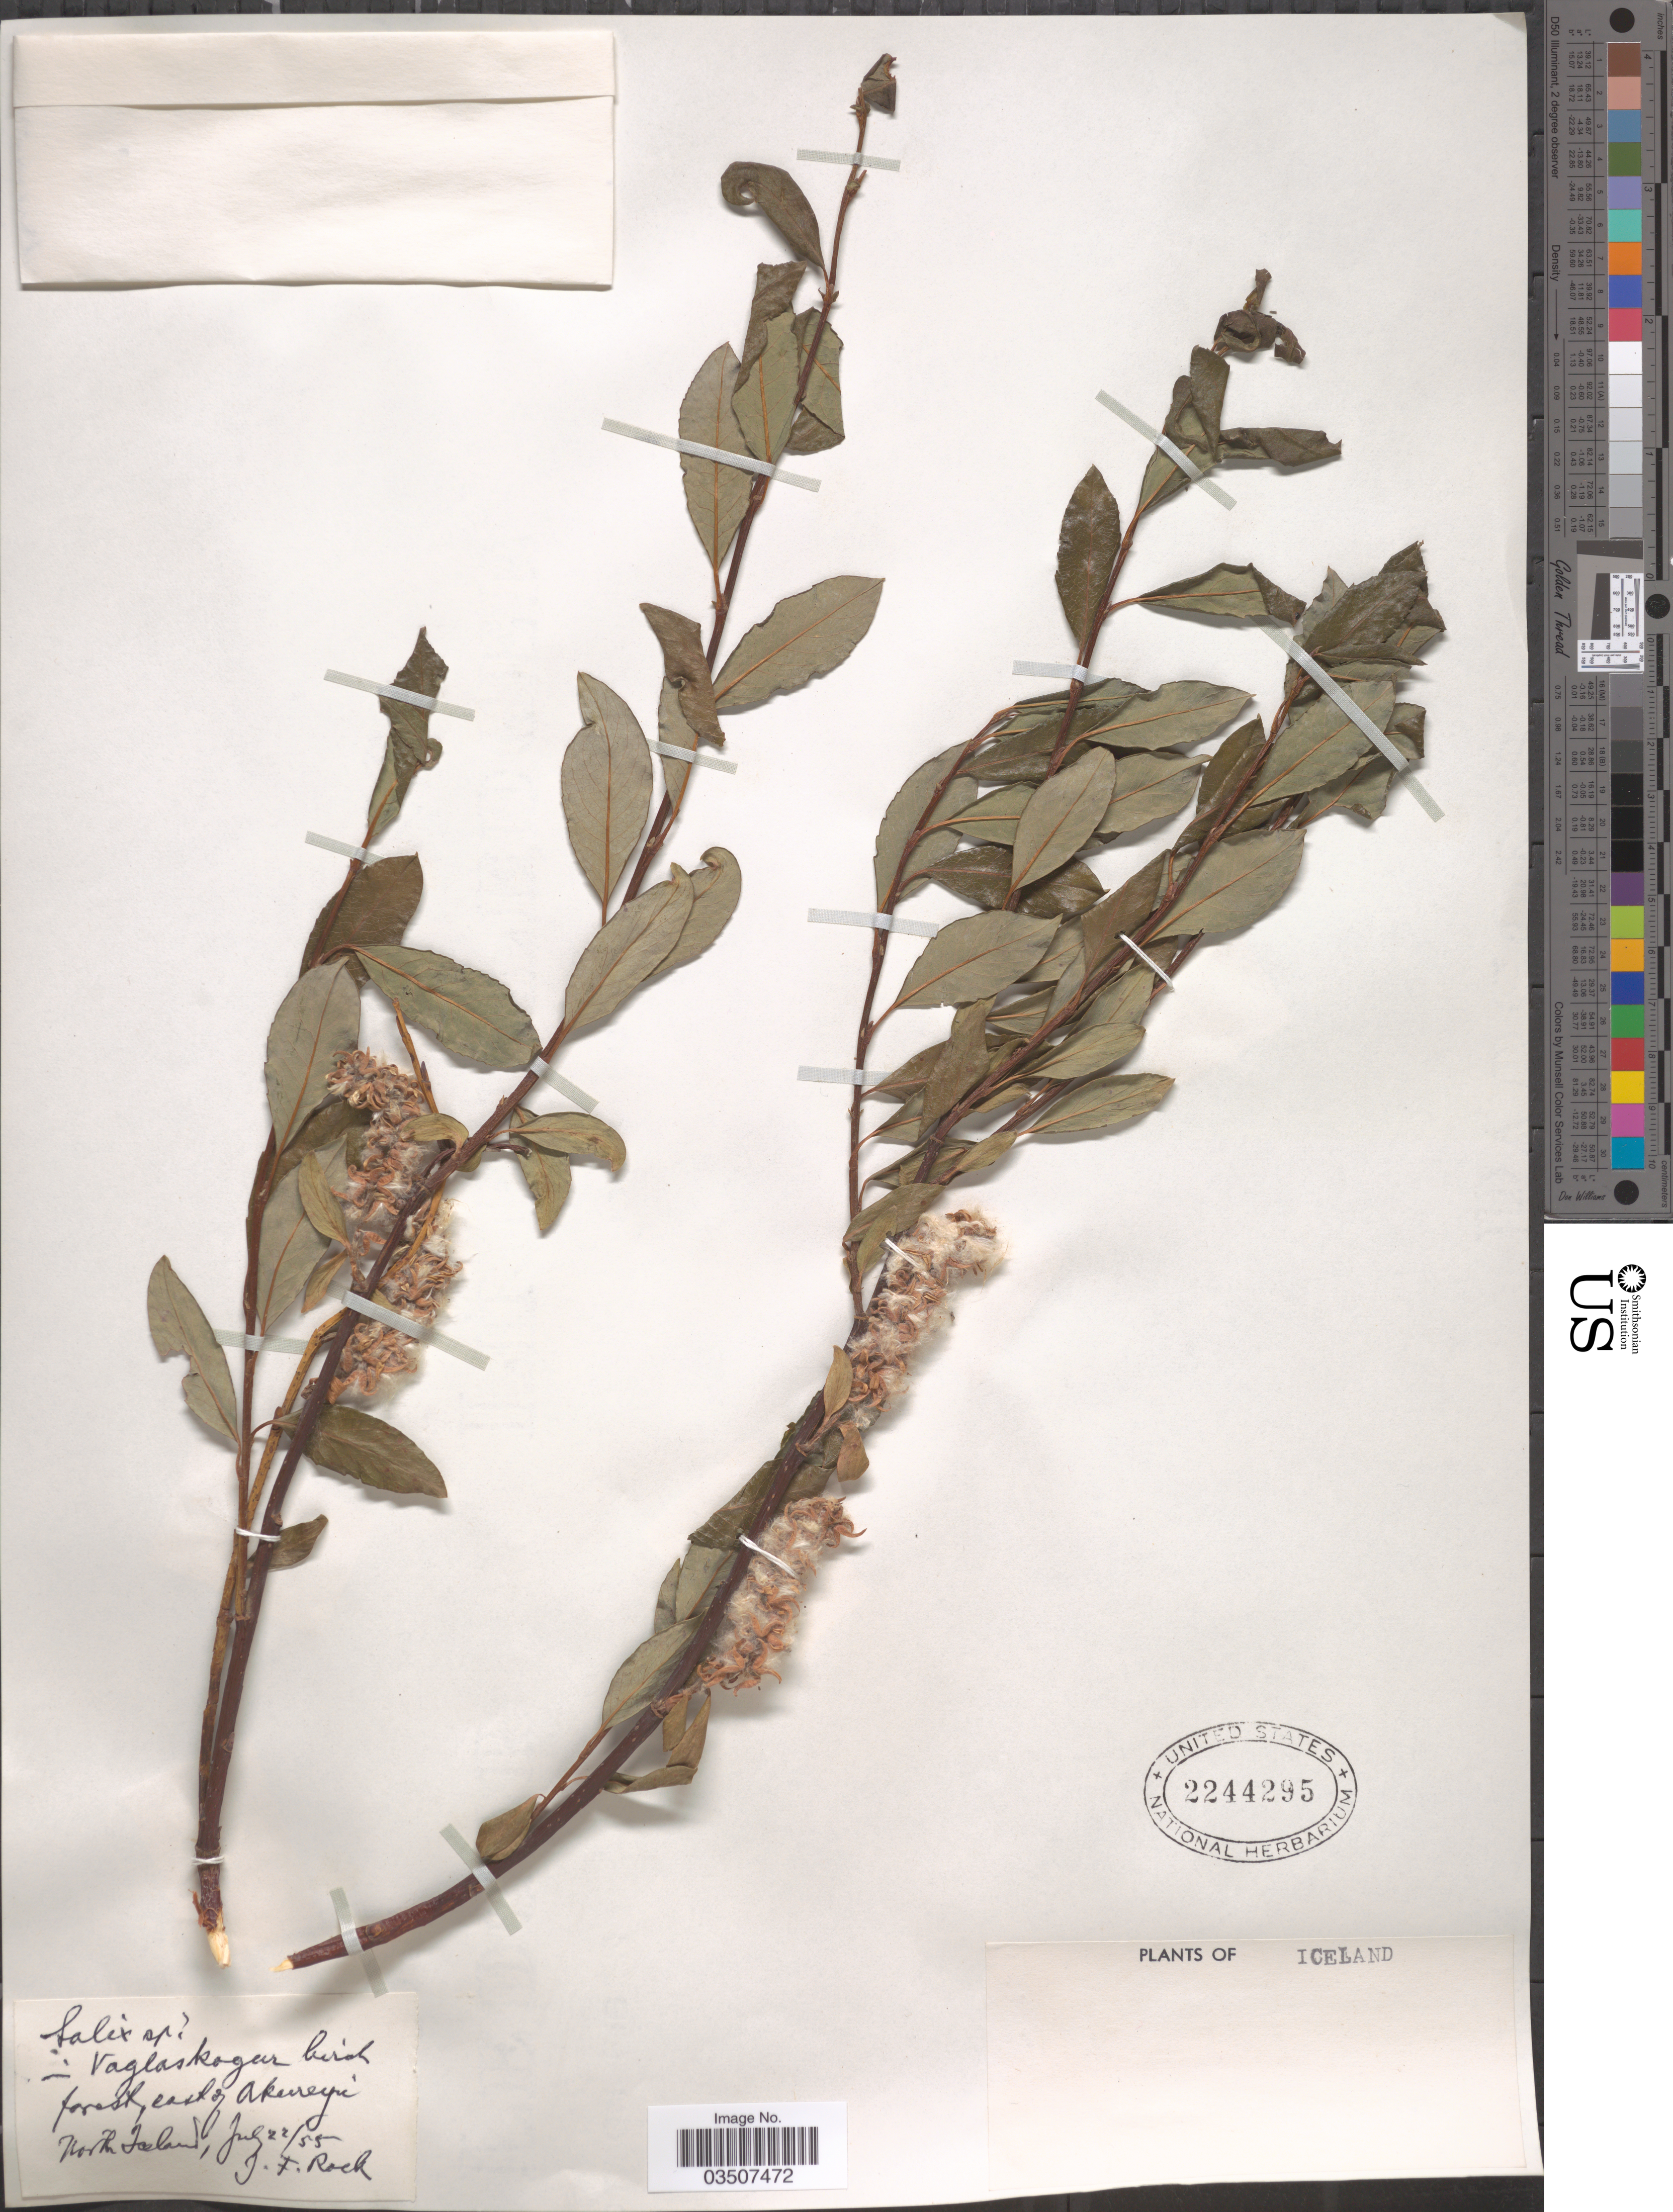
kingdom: Plantae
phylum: Tracheophyta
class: Magnoliopsida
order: Malpighiales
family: Salicaceae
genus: Salix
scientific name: Salix cordata x S. sericea Marshall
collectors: J. Rock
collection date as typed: Transcribed d/m/y: 22/7/55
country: Iceland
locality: Vaglaskoger birch forest, east of Akureyri. North Iceland.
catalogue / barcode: US 2244295